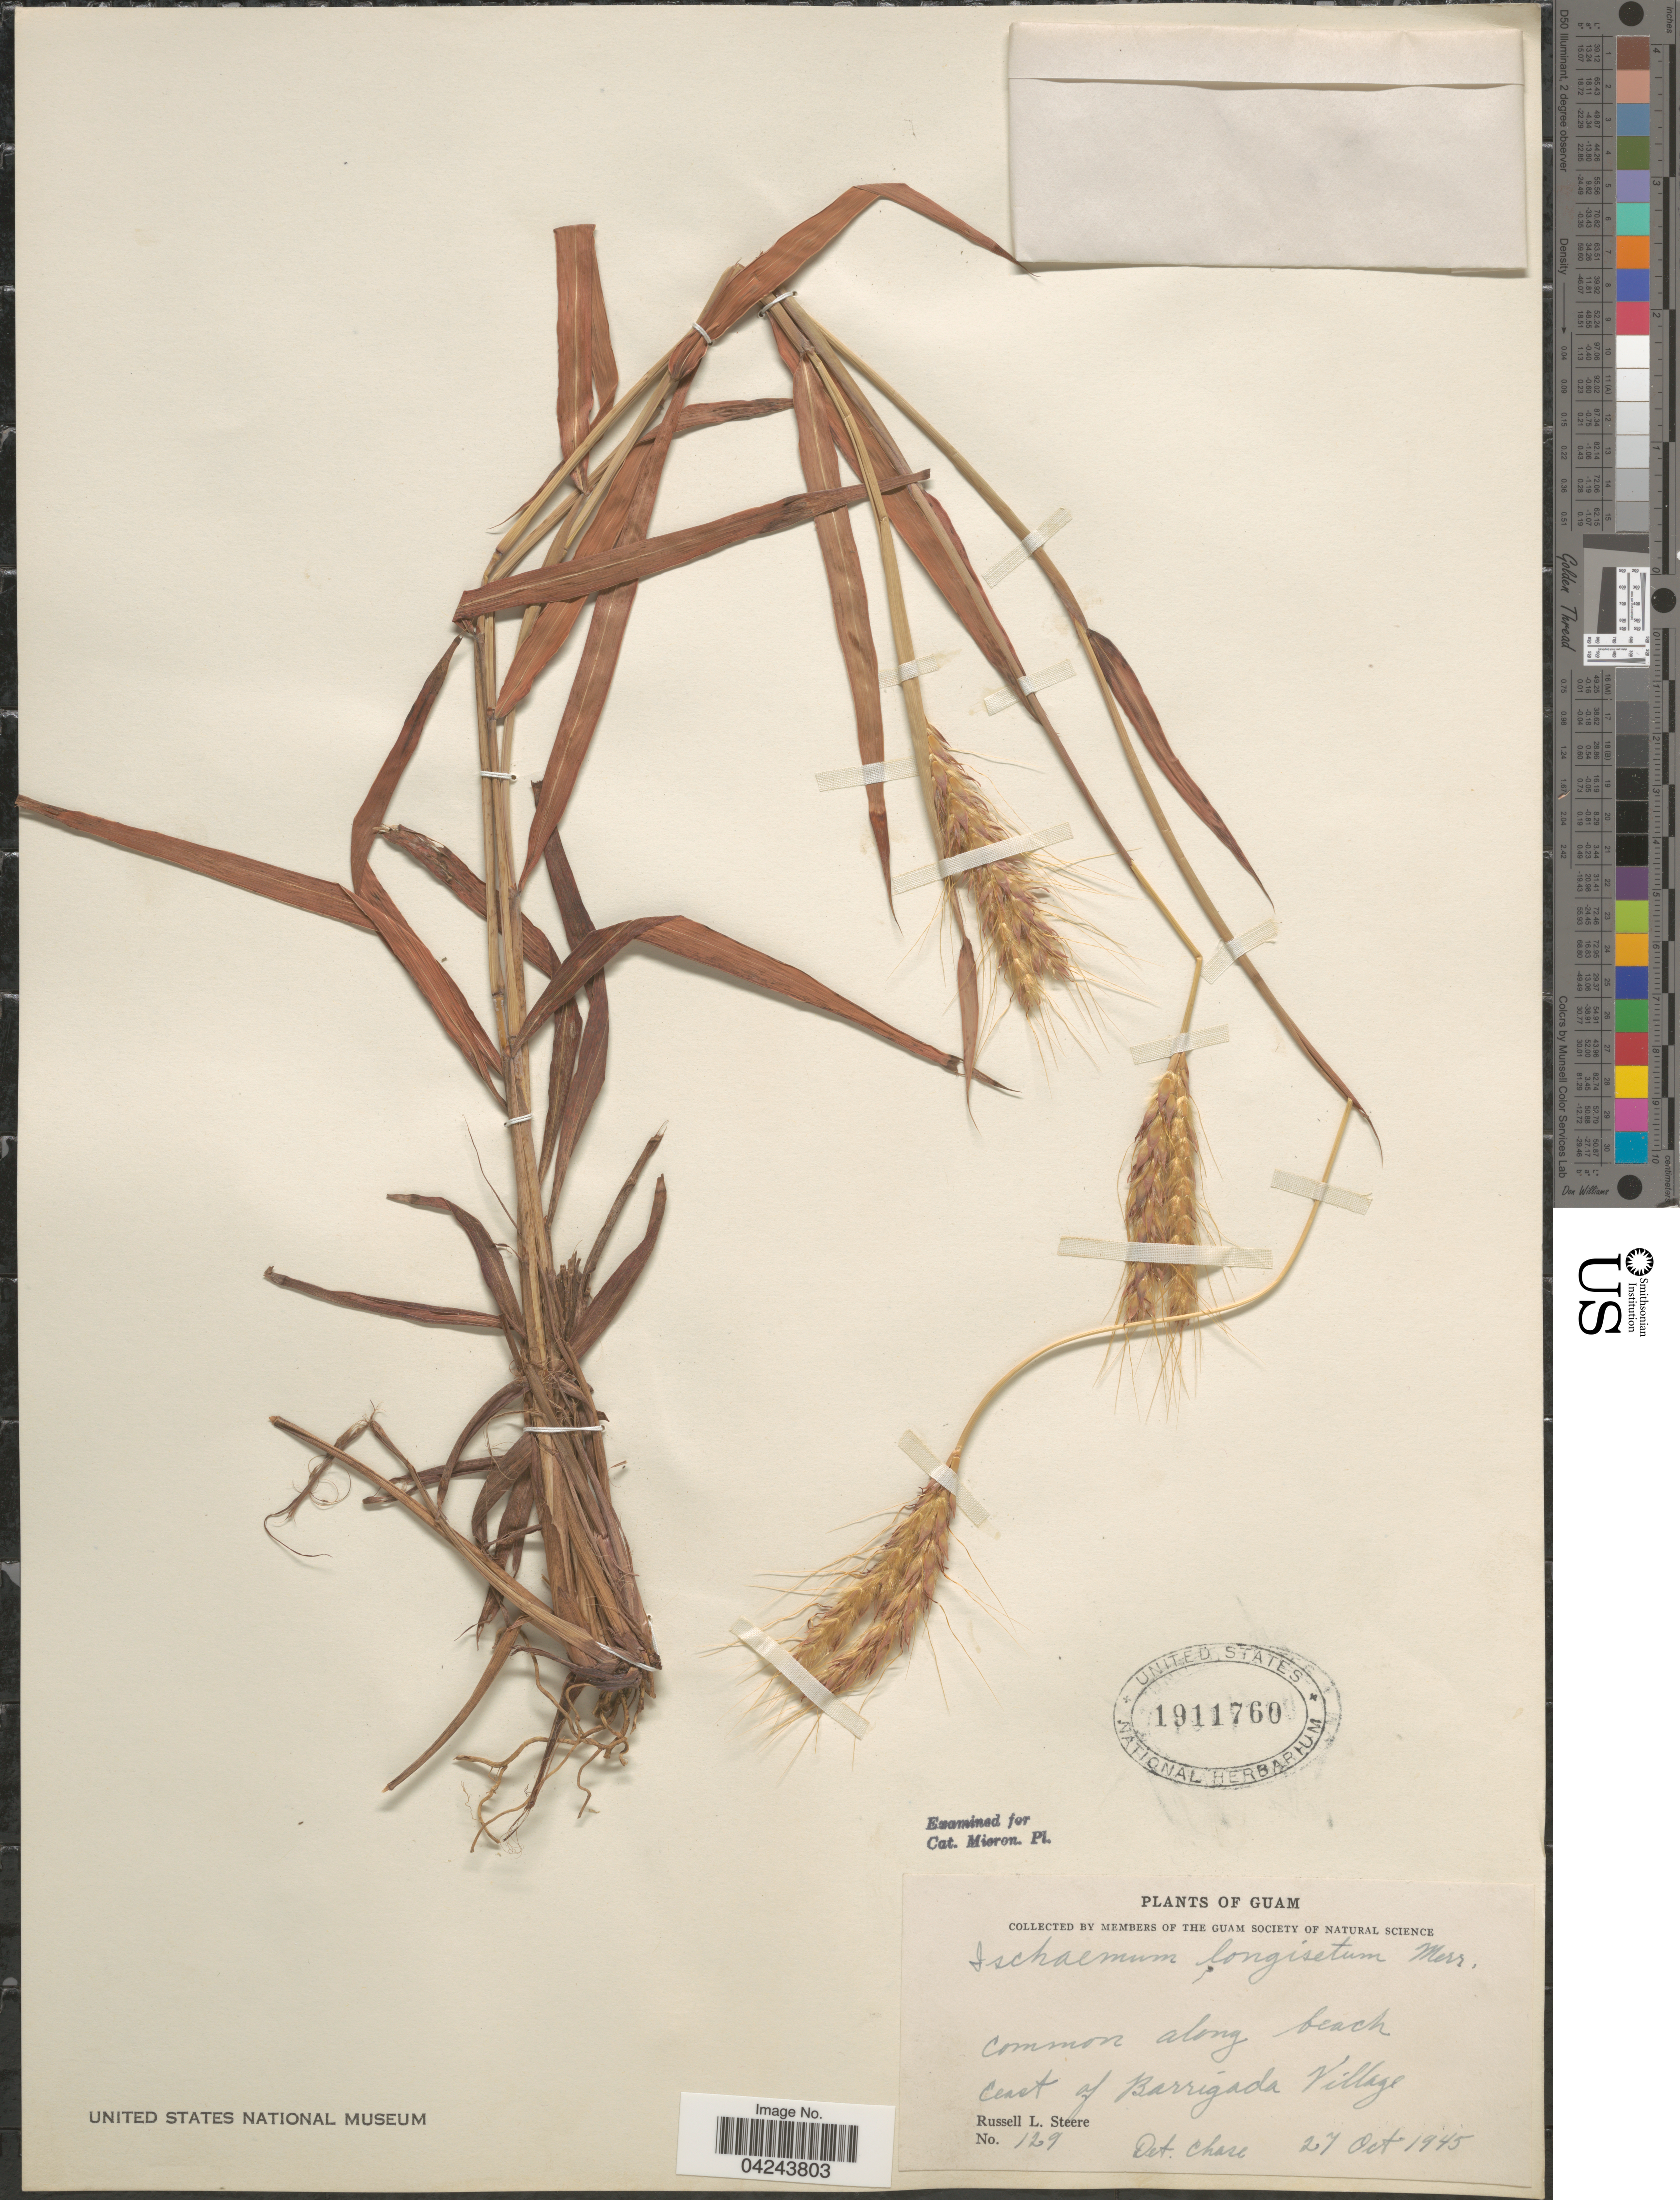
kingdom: Plantae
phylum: Tracheophyta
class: Liliopsida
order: Poales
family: Poaceae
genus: Ischaemum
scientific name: Ischaemum longisetum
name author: Merr.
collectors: R. L. Steere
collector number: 129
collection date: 1945-10-27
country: Guam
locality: Common along beach. Coast of Barrigada Village.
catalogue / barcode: US 1911760